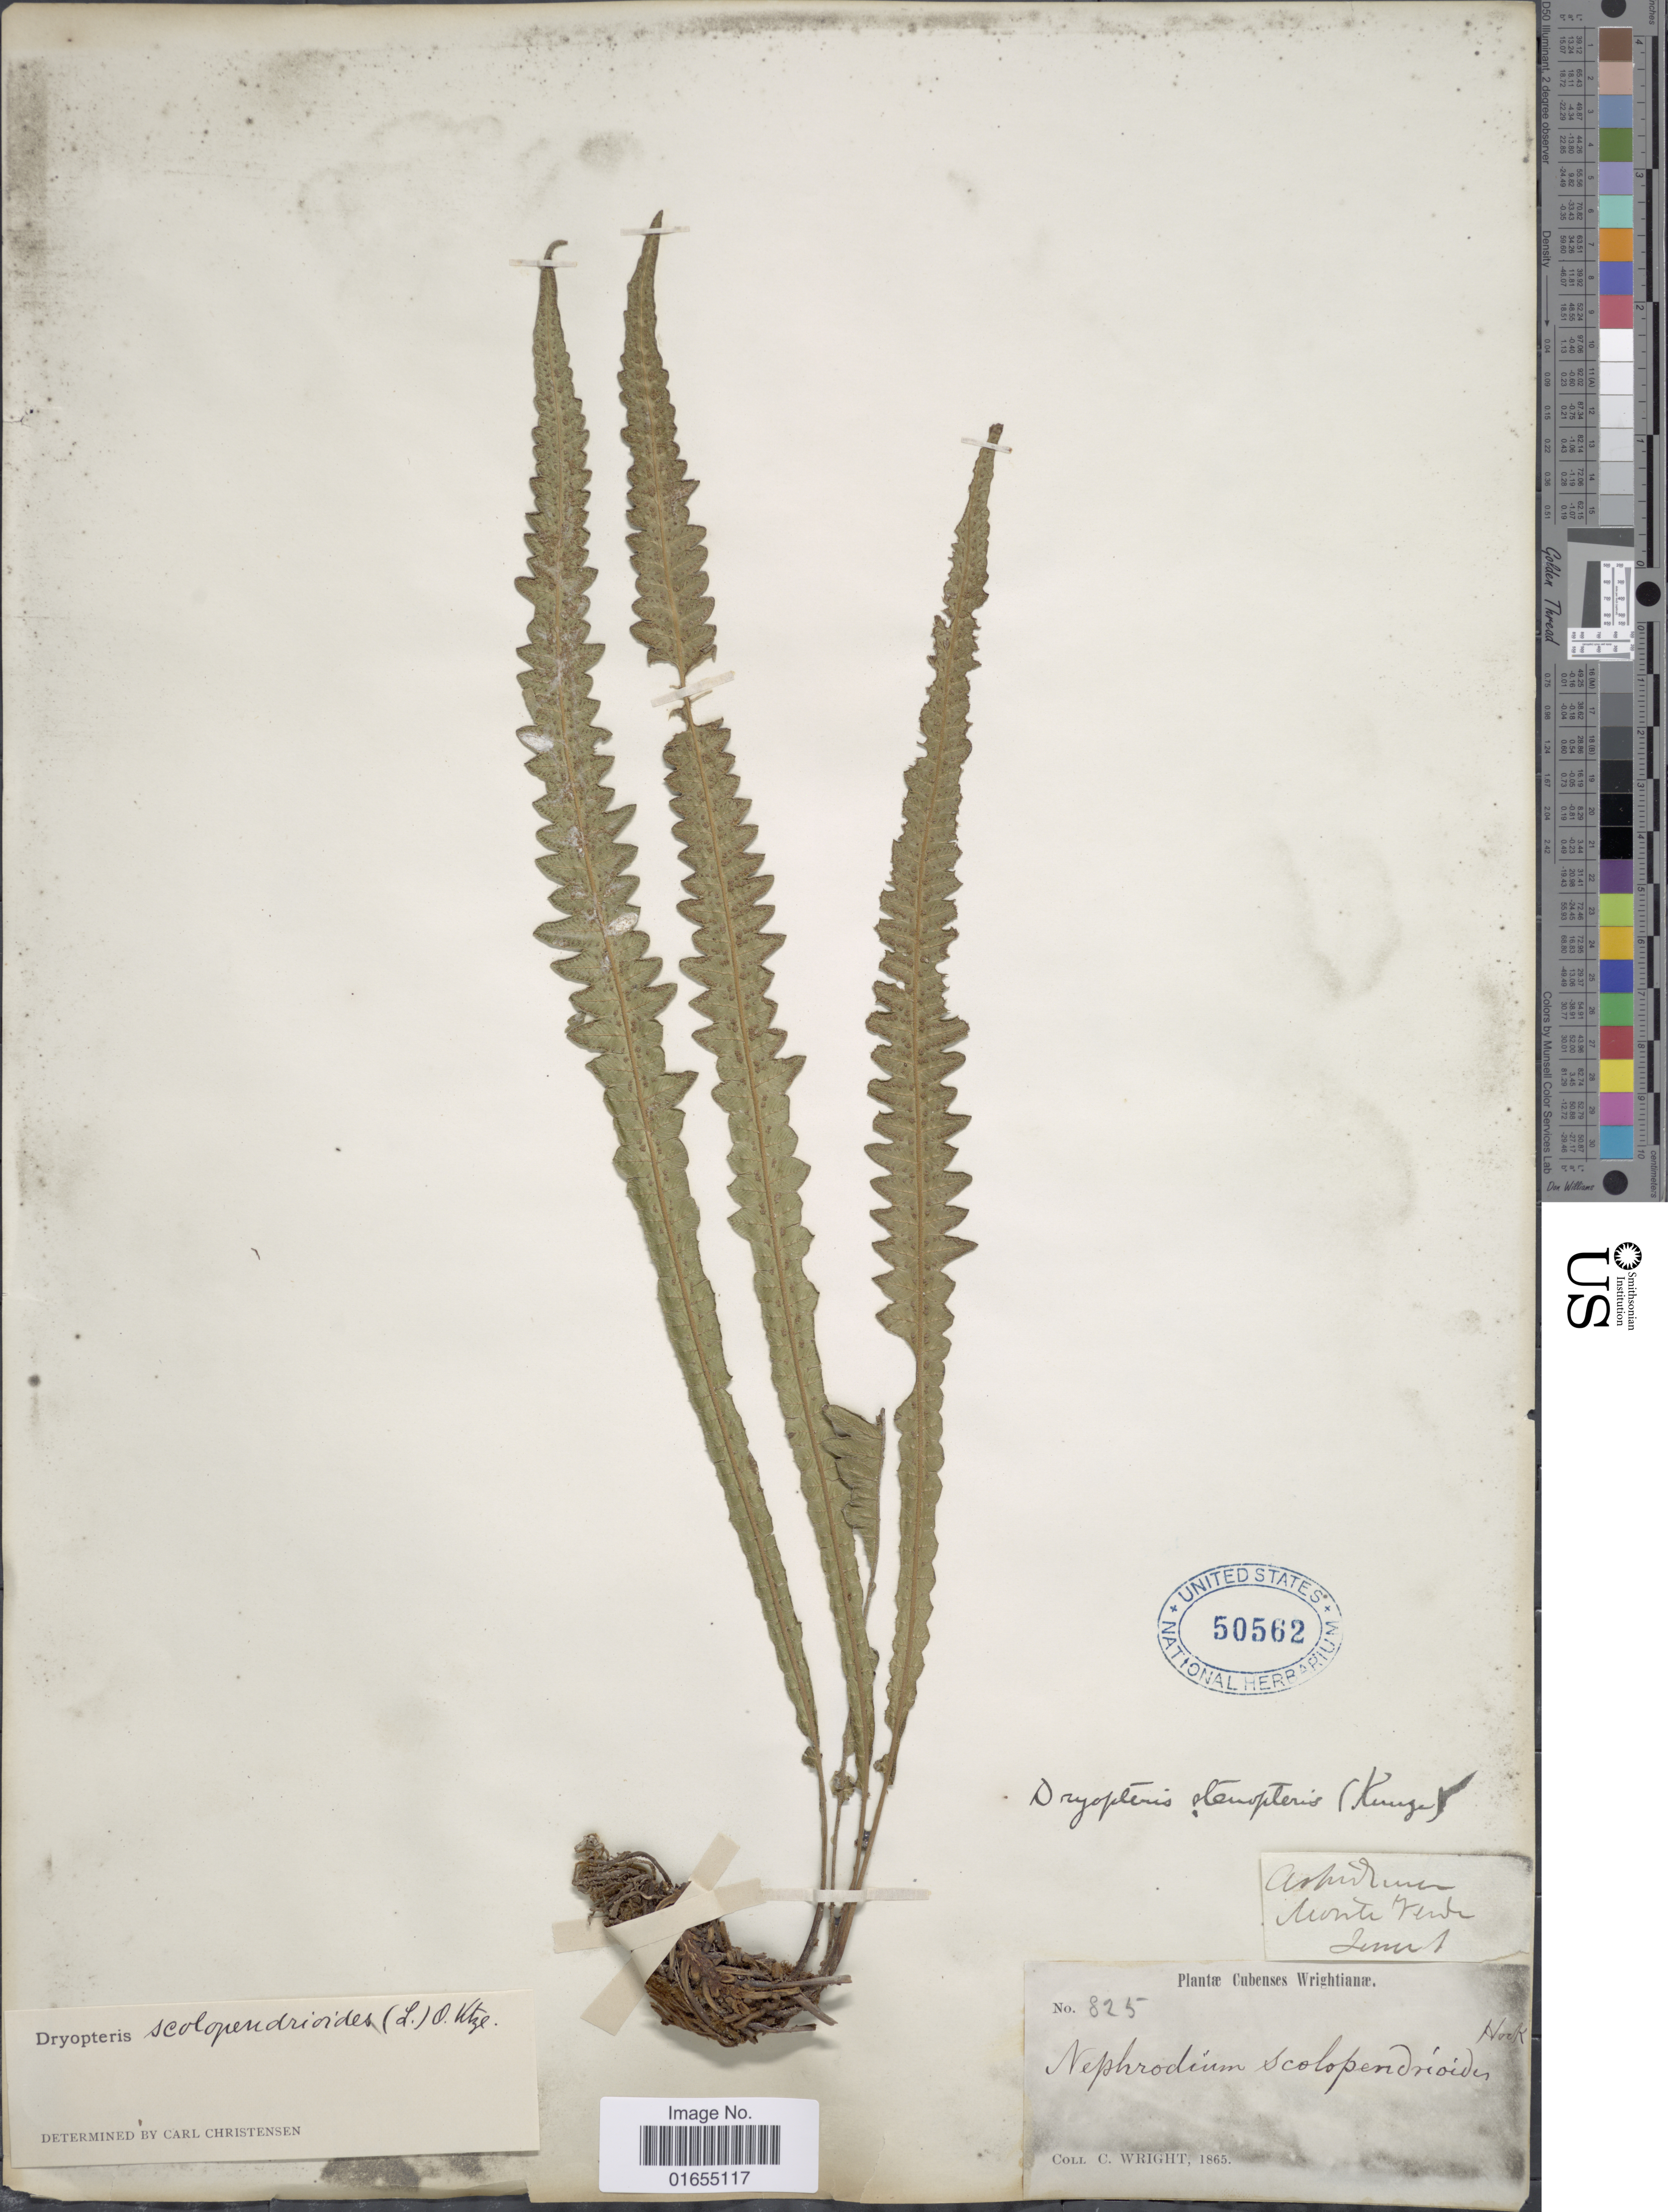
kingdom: Plantae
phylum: Tracheophyta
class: Polypodiopsida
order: Polypodiales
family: Thelypteridaceae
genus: Goniopteris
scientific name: Goniopteris scolopendrioides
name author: (L.) C. Presl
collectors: C. Wright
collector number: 825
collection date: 1865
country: Cuba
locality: Monte Verde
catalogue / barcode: US 50562